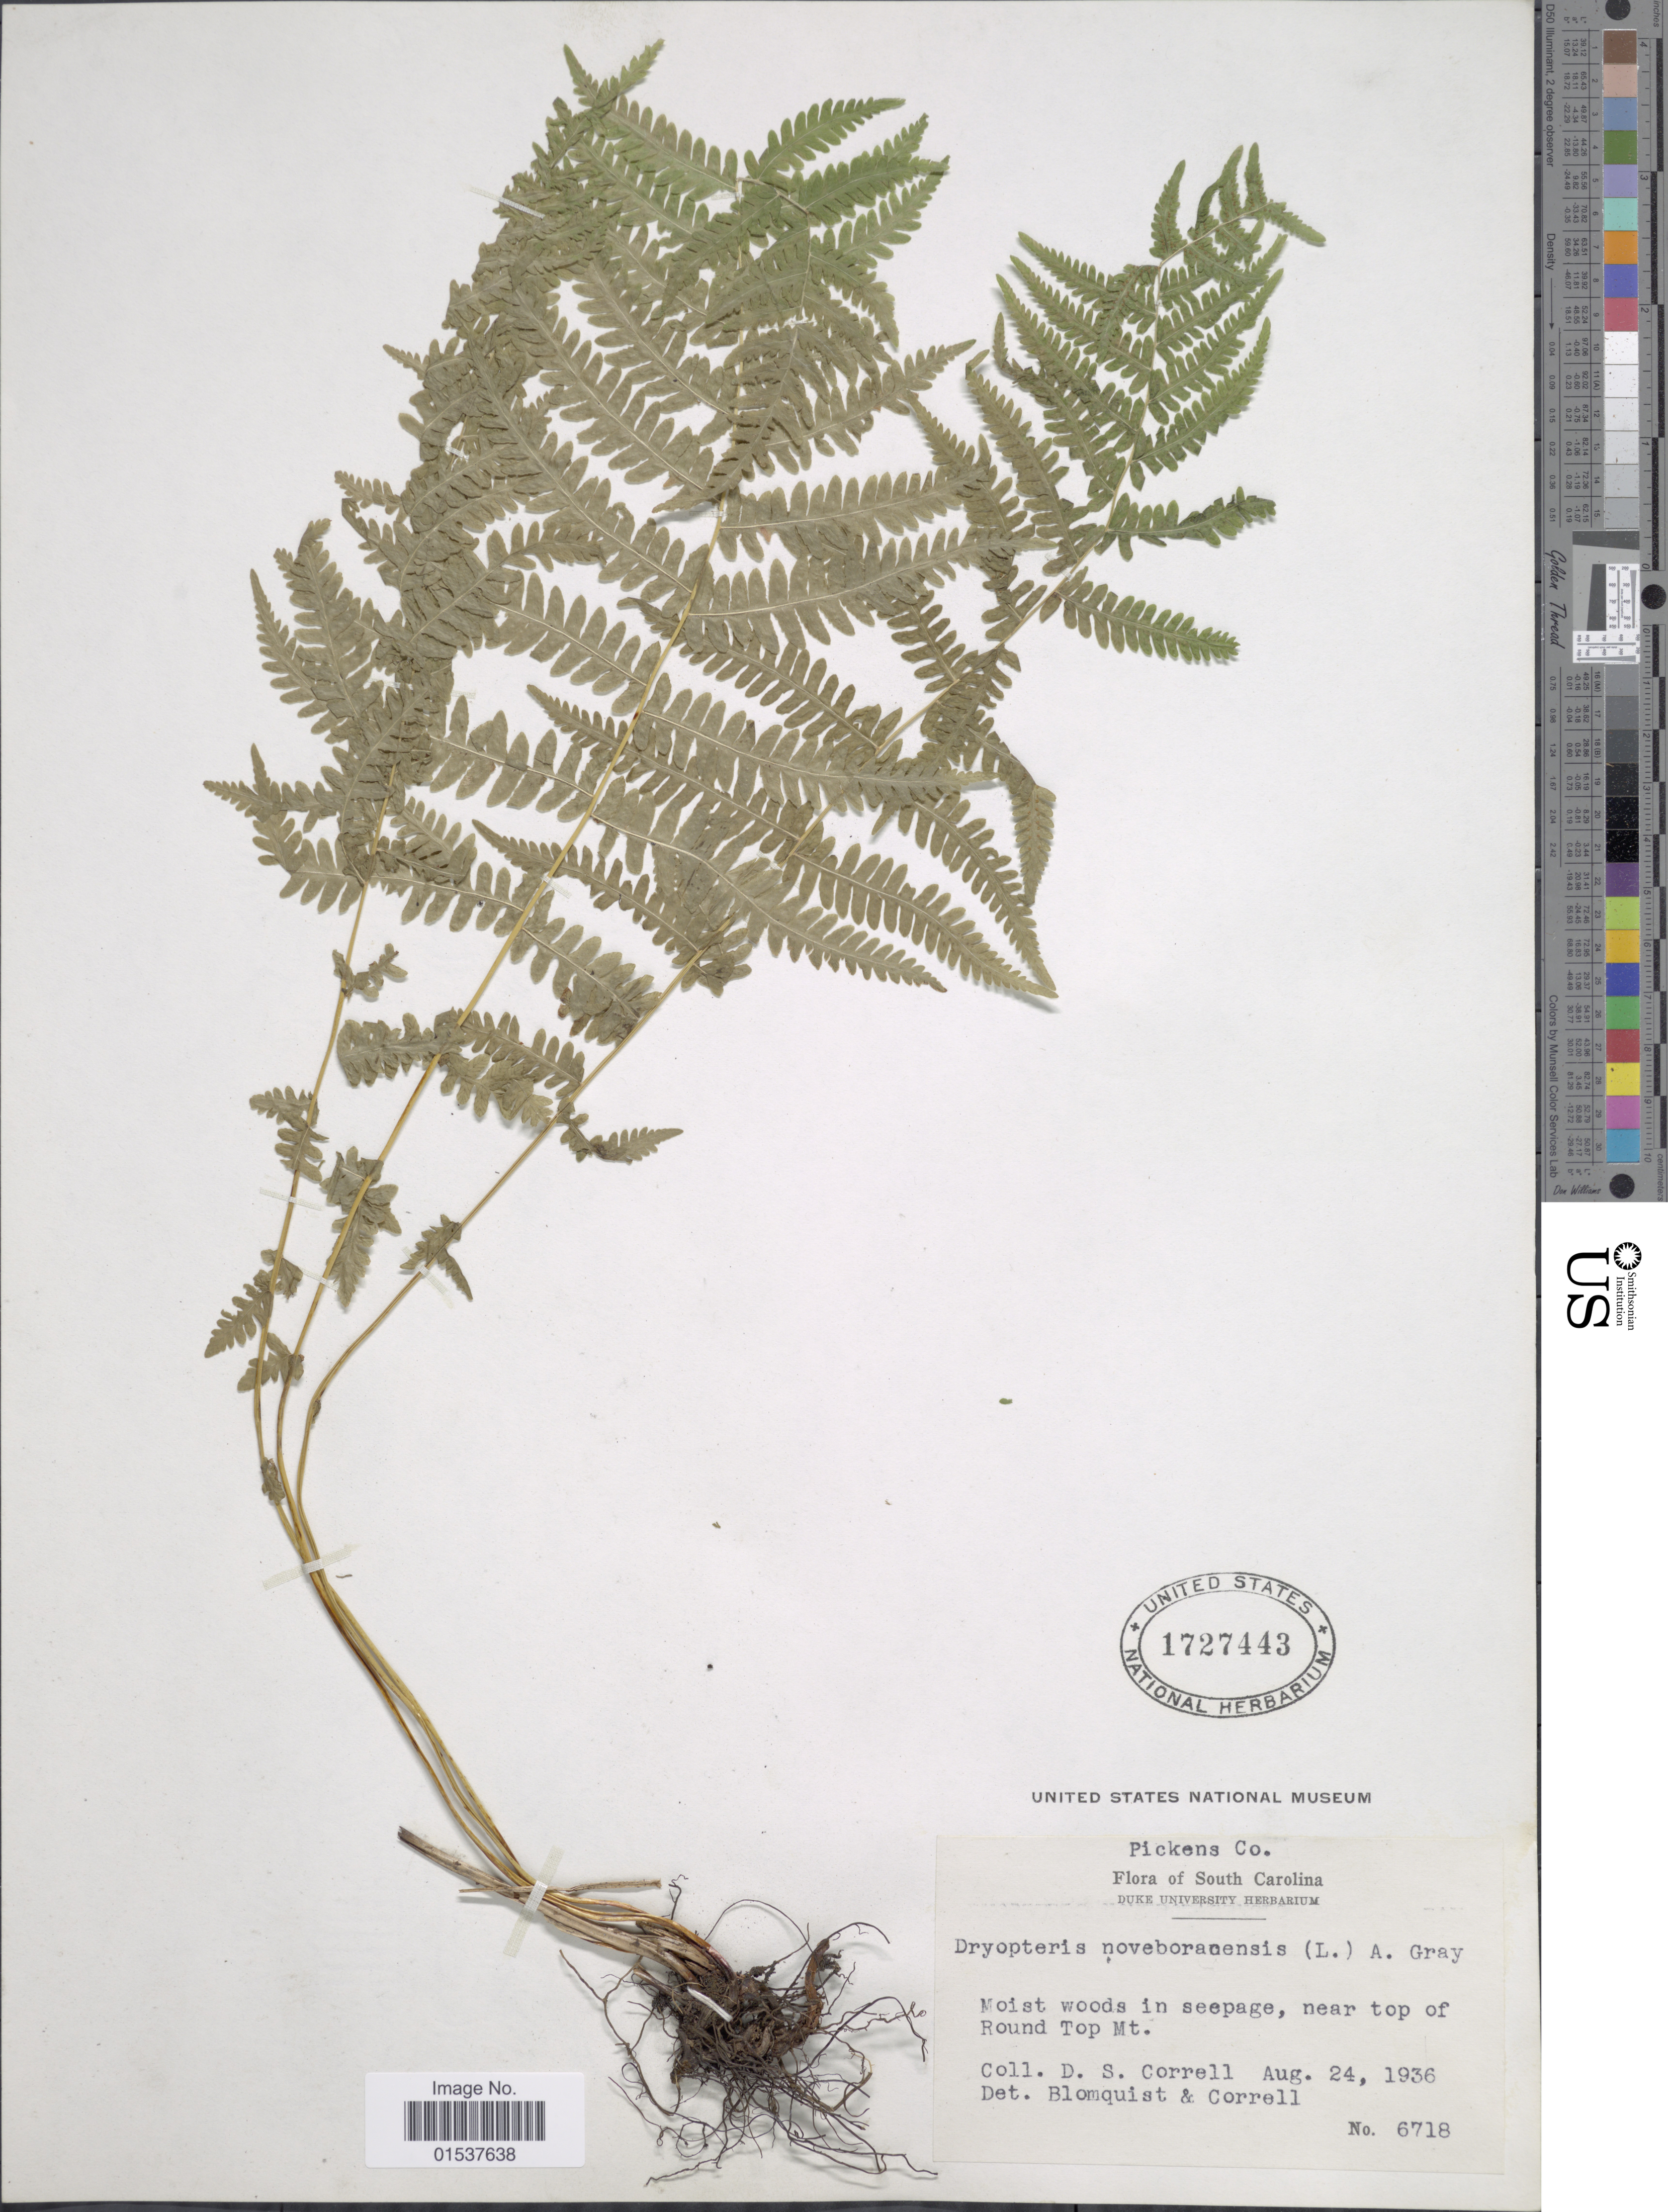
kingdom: Plantae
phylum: Tracheophyta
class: Polypodiopsida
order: Polypodiales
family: Thelypteridaceae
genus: Parathelypteris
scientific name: Parathelypteris noveboracensis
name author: (L.) Ching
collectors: D. S. Correll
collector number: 6718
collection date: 1936-08-24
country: United States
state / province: South Carolina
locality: Pickens Co., near top of Round Top Mt.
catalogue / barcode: US 1727443